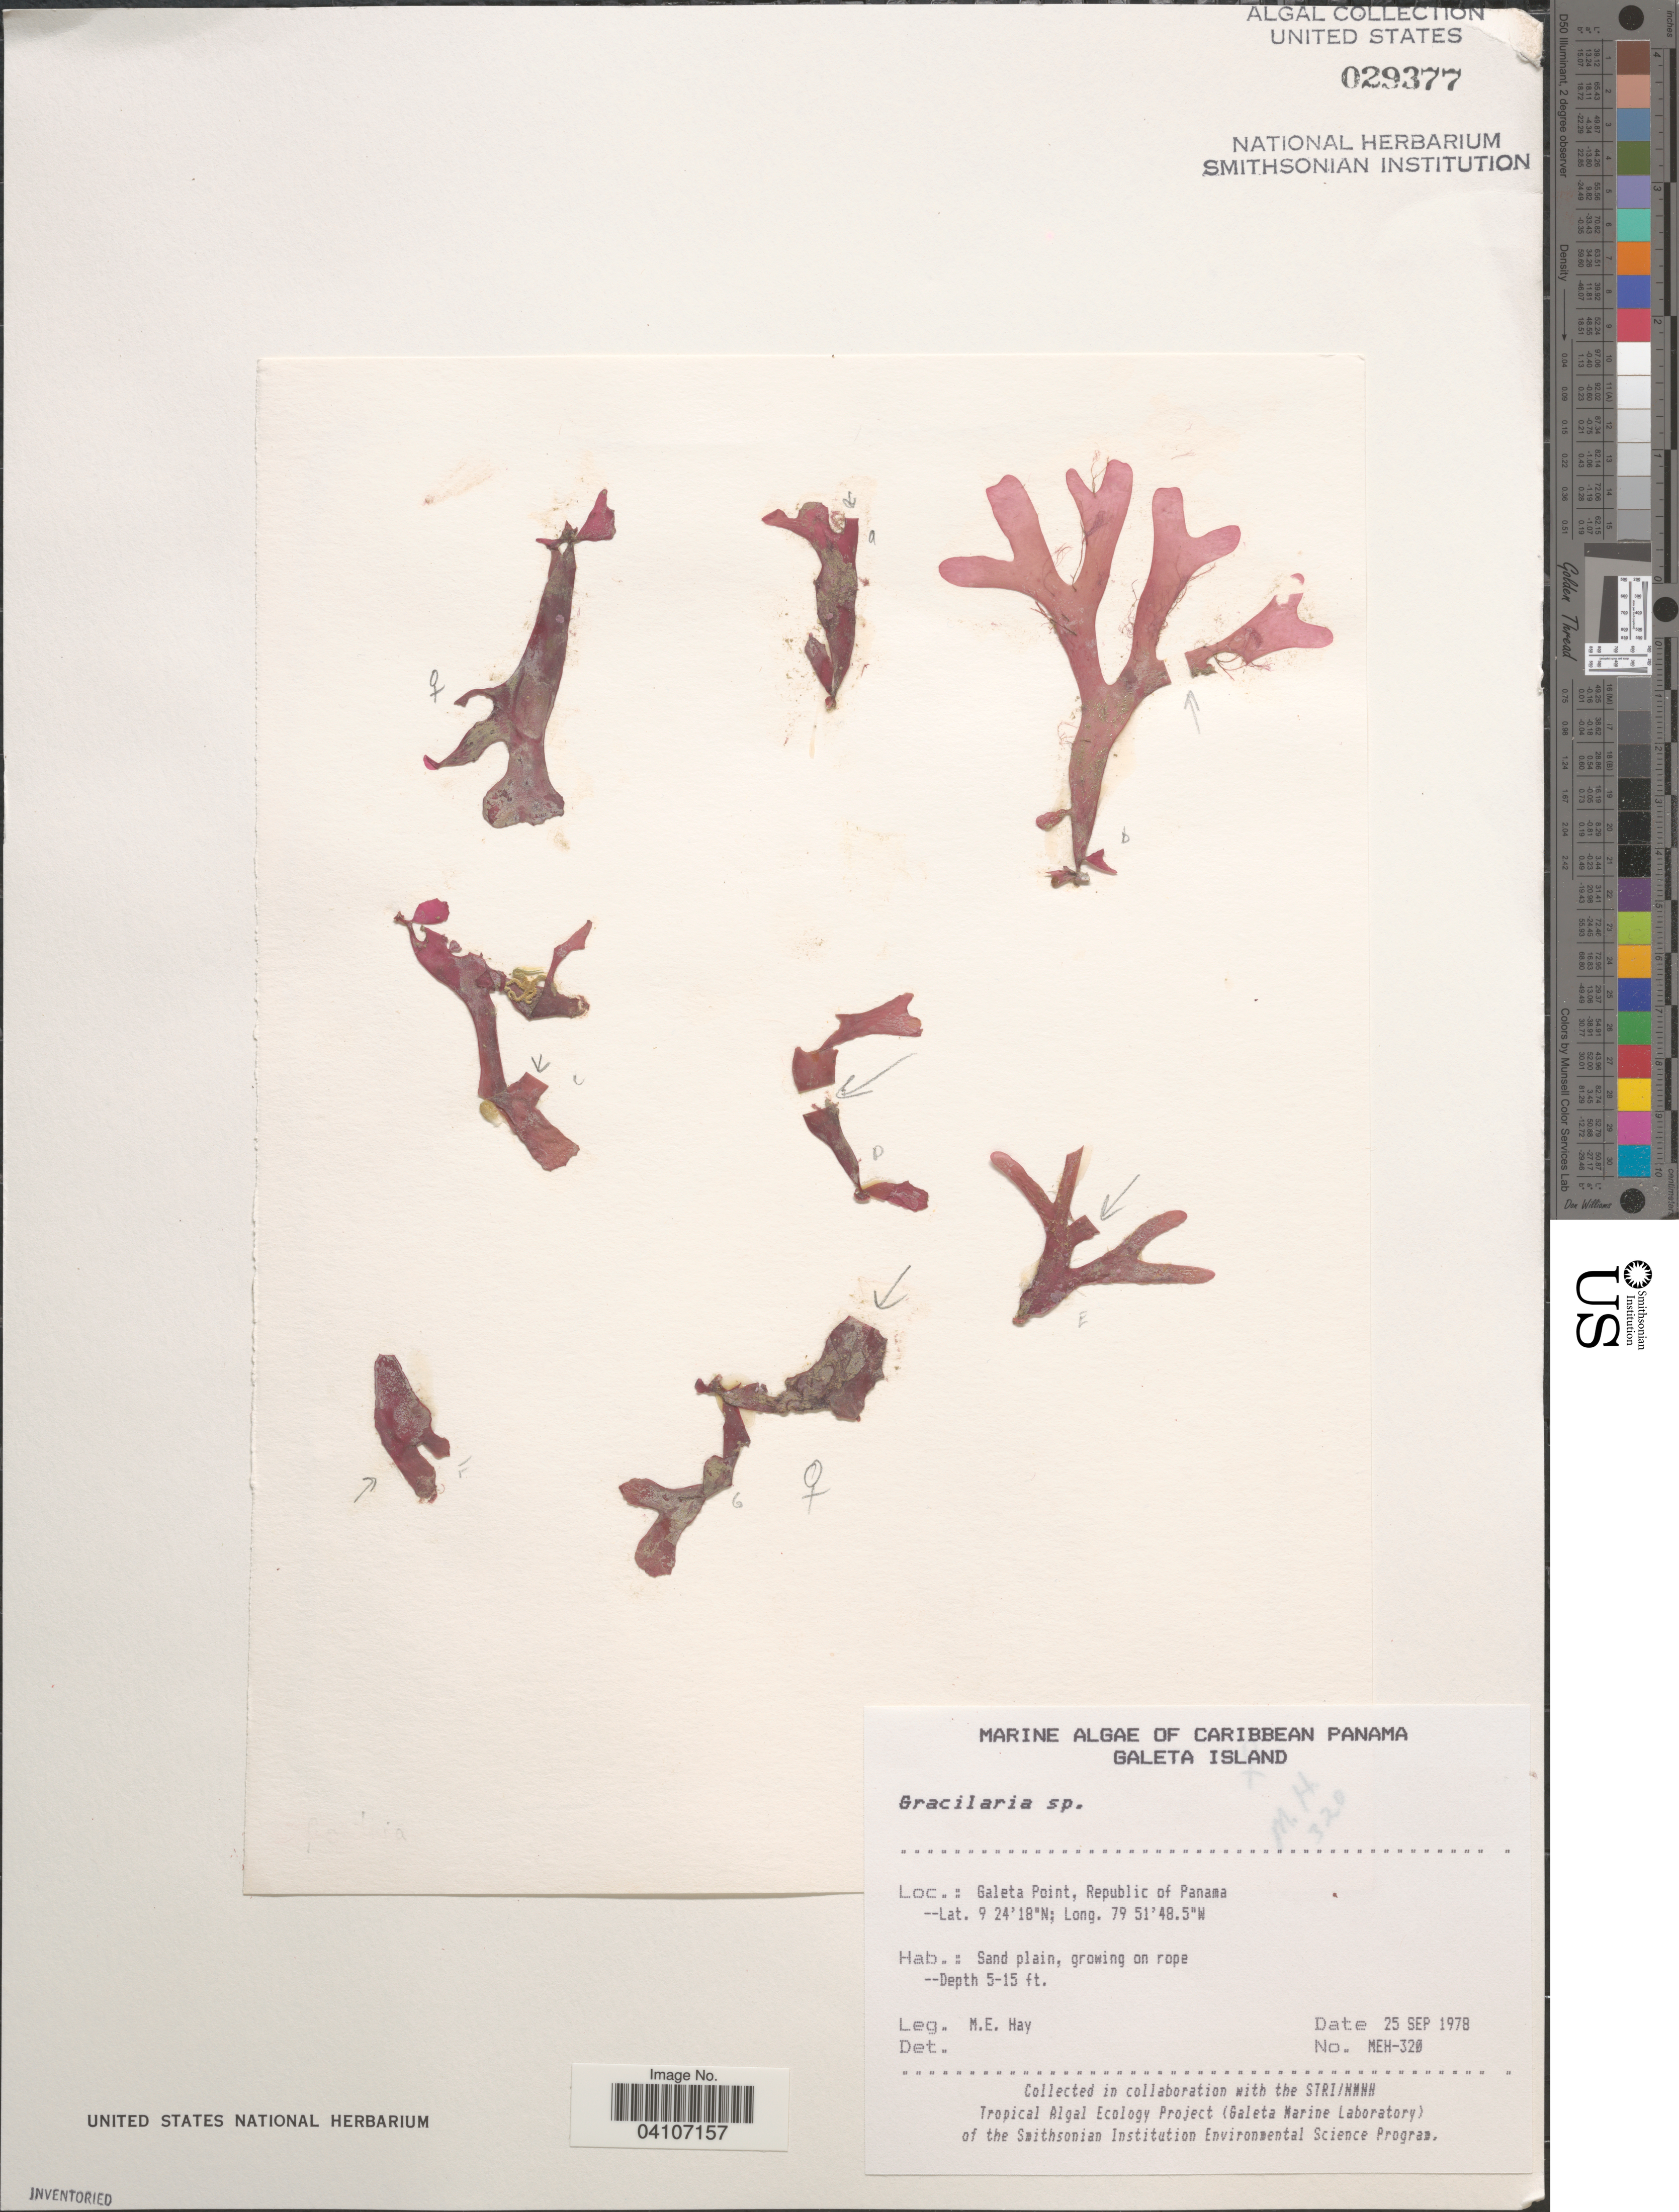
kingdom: Plantae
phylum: Rhodophyta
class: Florideophyceae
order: Gracilariales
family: Gracilariaceae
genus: Gracilaria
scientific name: Gracilaria sp.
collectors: M. E. Hay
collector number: MEH-320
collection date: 1978-09-25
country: Panama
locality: Caribbean Panama. Galeta Island. Galeta Point, Republic of Panama.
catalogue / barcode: US 29377